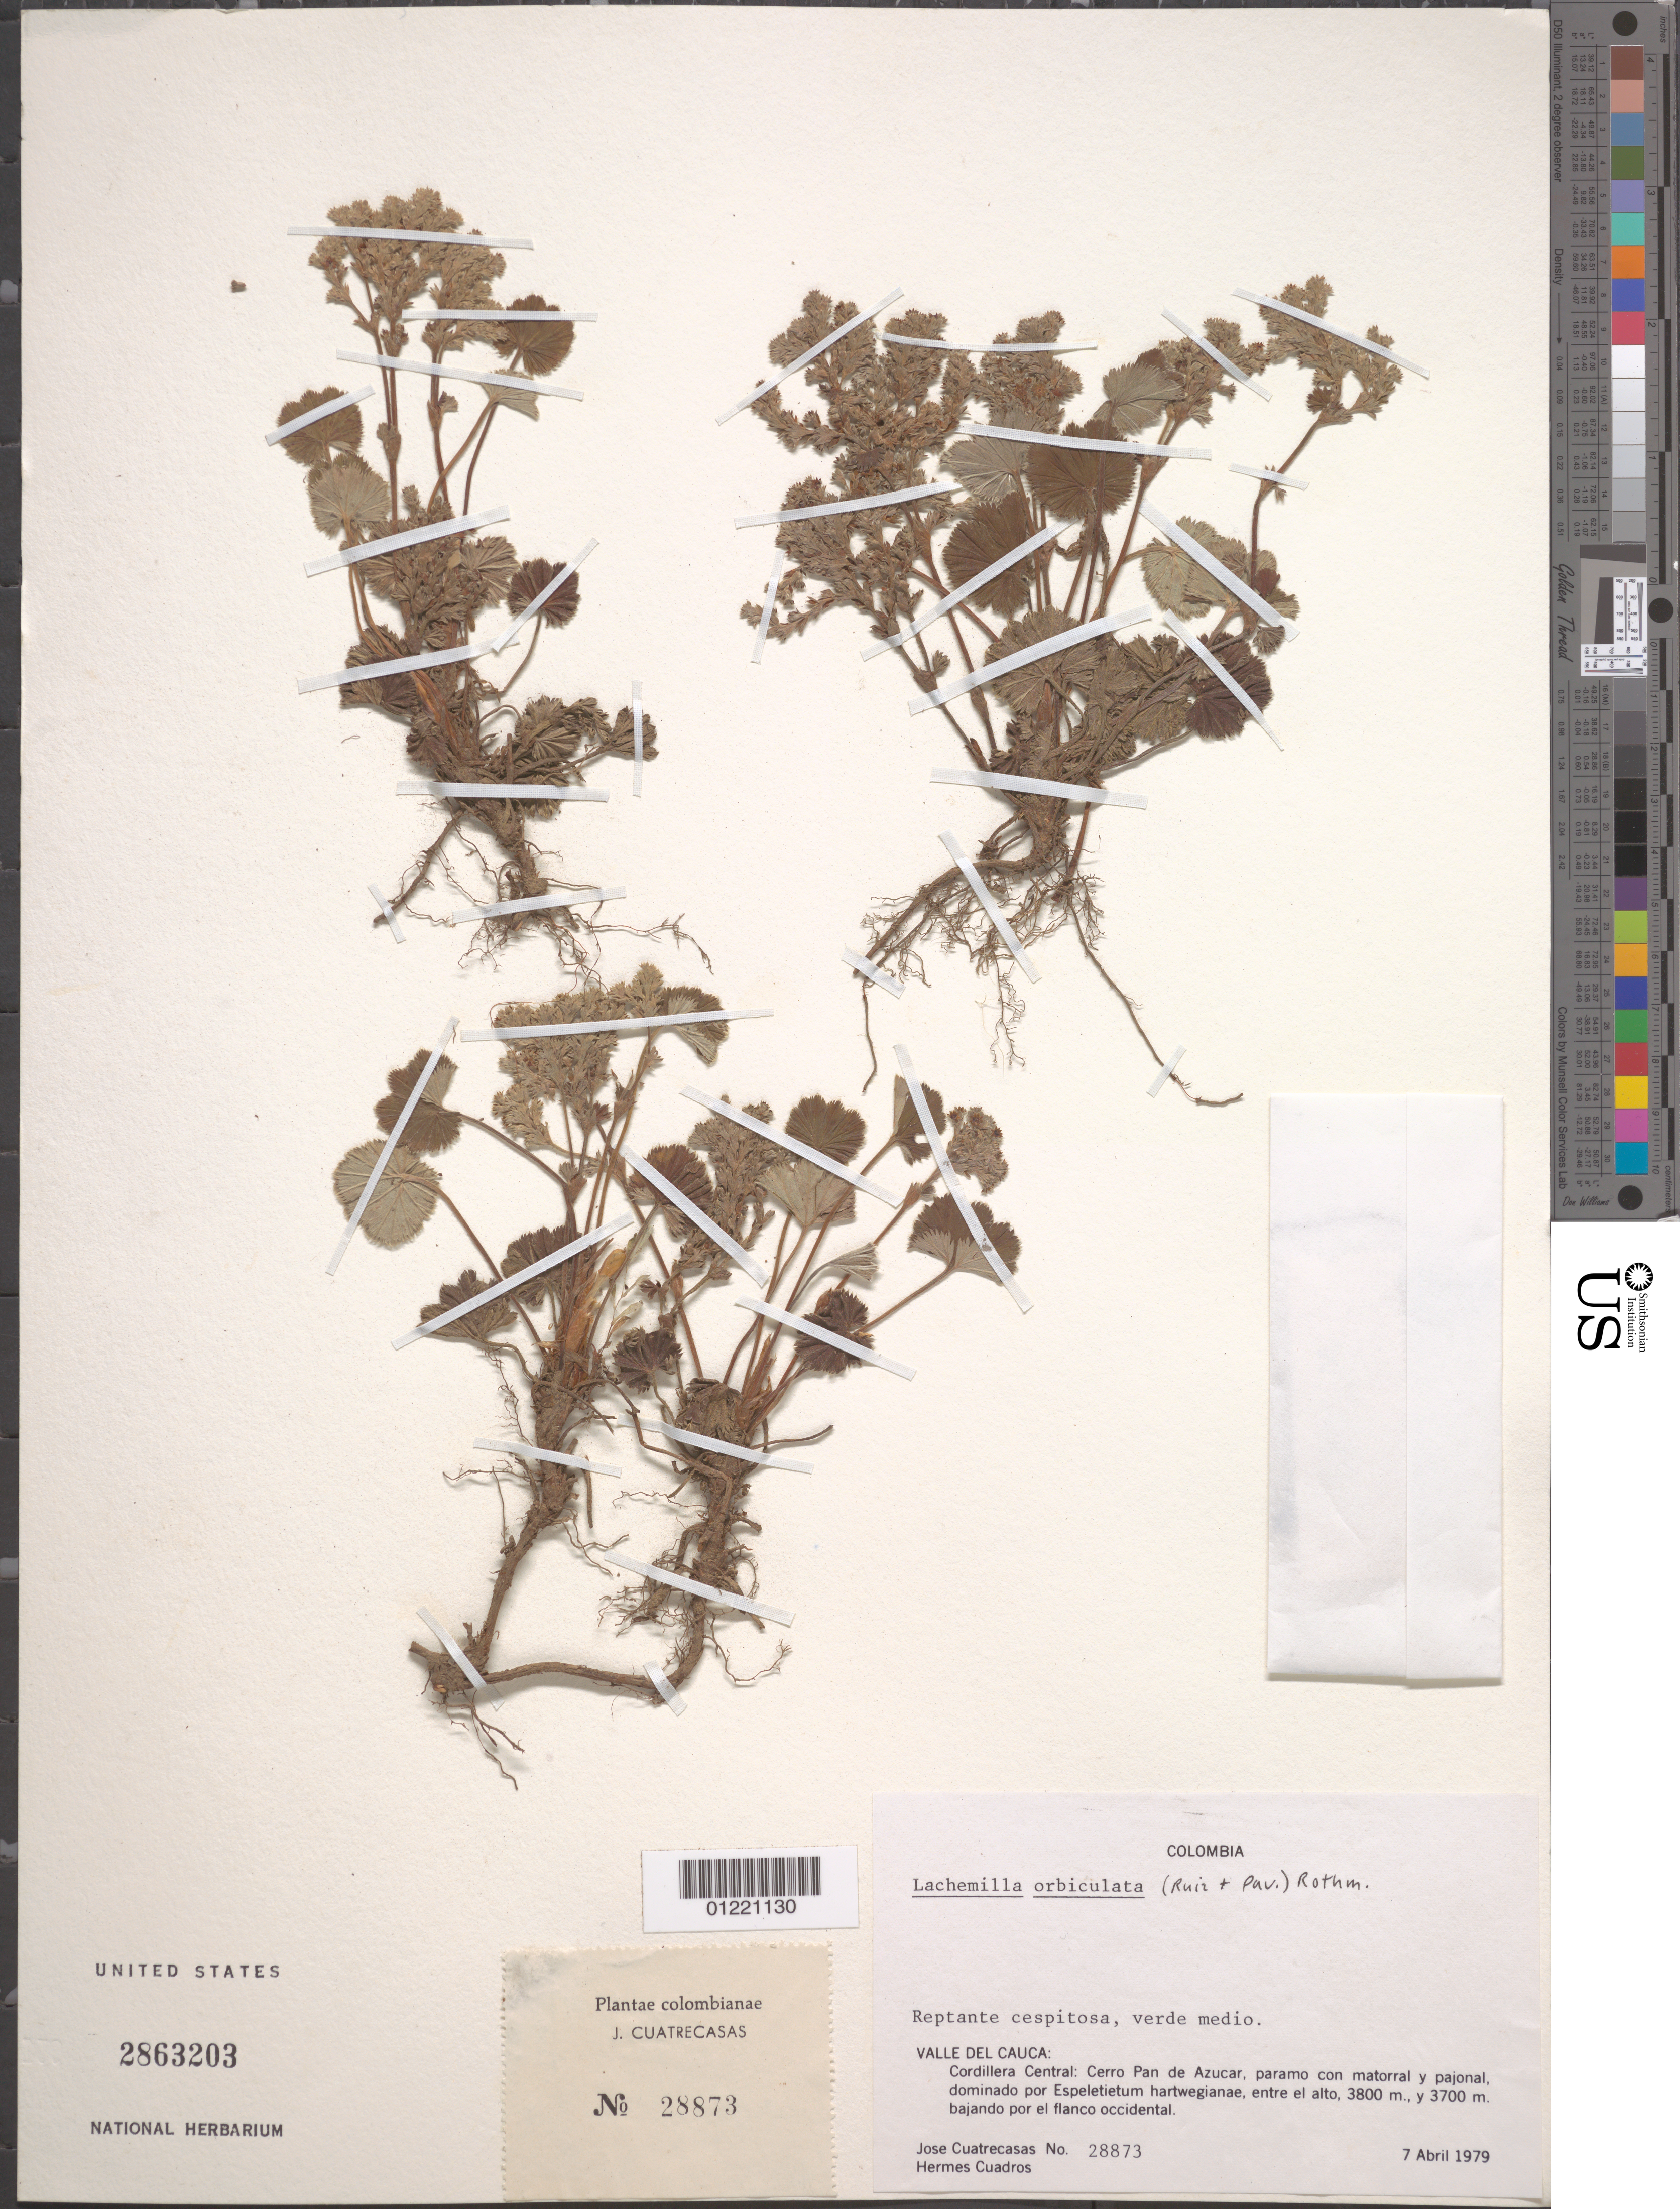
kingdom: Plantae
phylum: Tracheophyta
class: Magnoliopsida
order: Rosales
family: Rosaceae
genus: Lachemilla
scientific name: Lachemilla orbiculata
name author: (Ruiz & Pav.) Rydb.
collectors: J. Cuatrecasas & H. Cuadros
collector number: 28873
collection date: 1979-04-07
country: Colombia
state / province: Valle del Cauca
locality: Cordillera Central; Cerro Pan de Azucar, paramo con matorral y pajonal, dominado por Espeletietum hartwegianae, entre el alto, bajando por el flanco occidental.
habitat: paramo con matorral y pajonal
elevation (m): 3700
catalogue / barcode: US 2863203